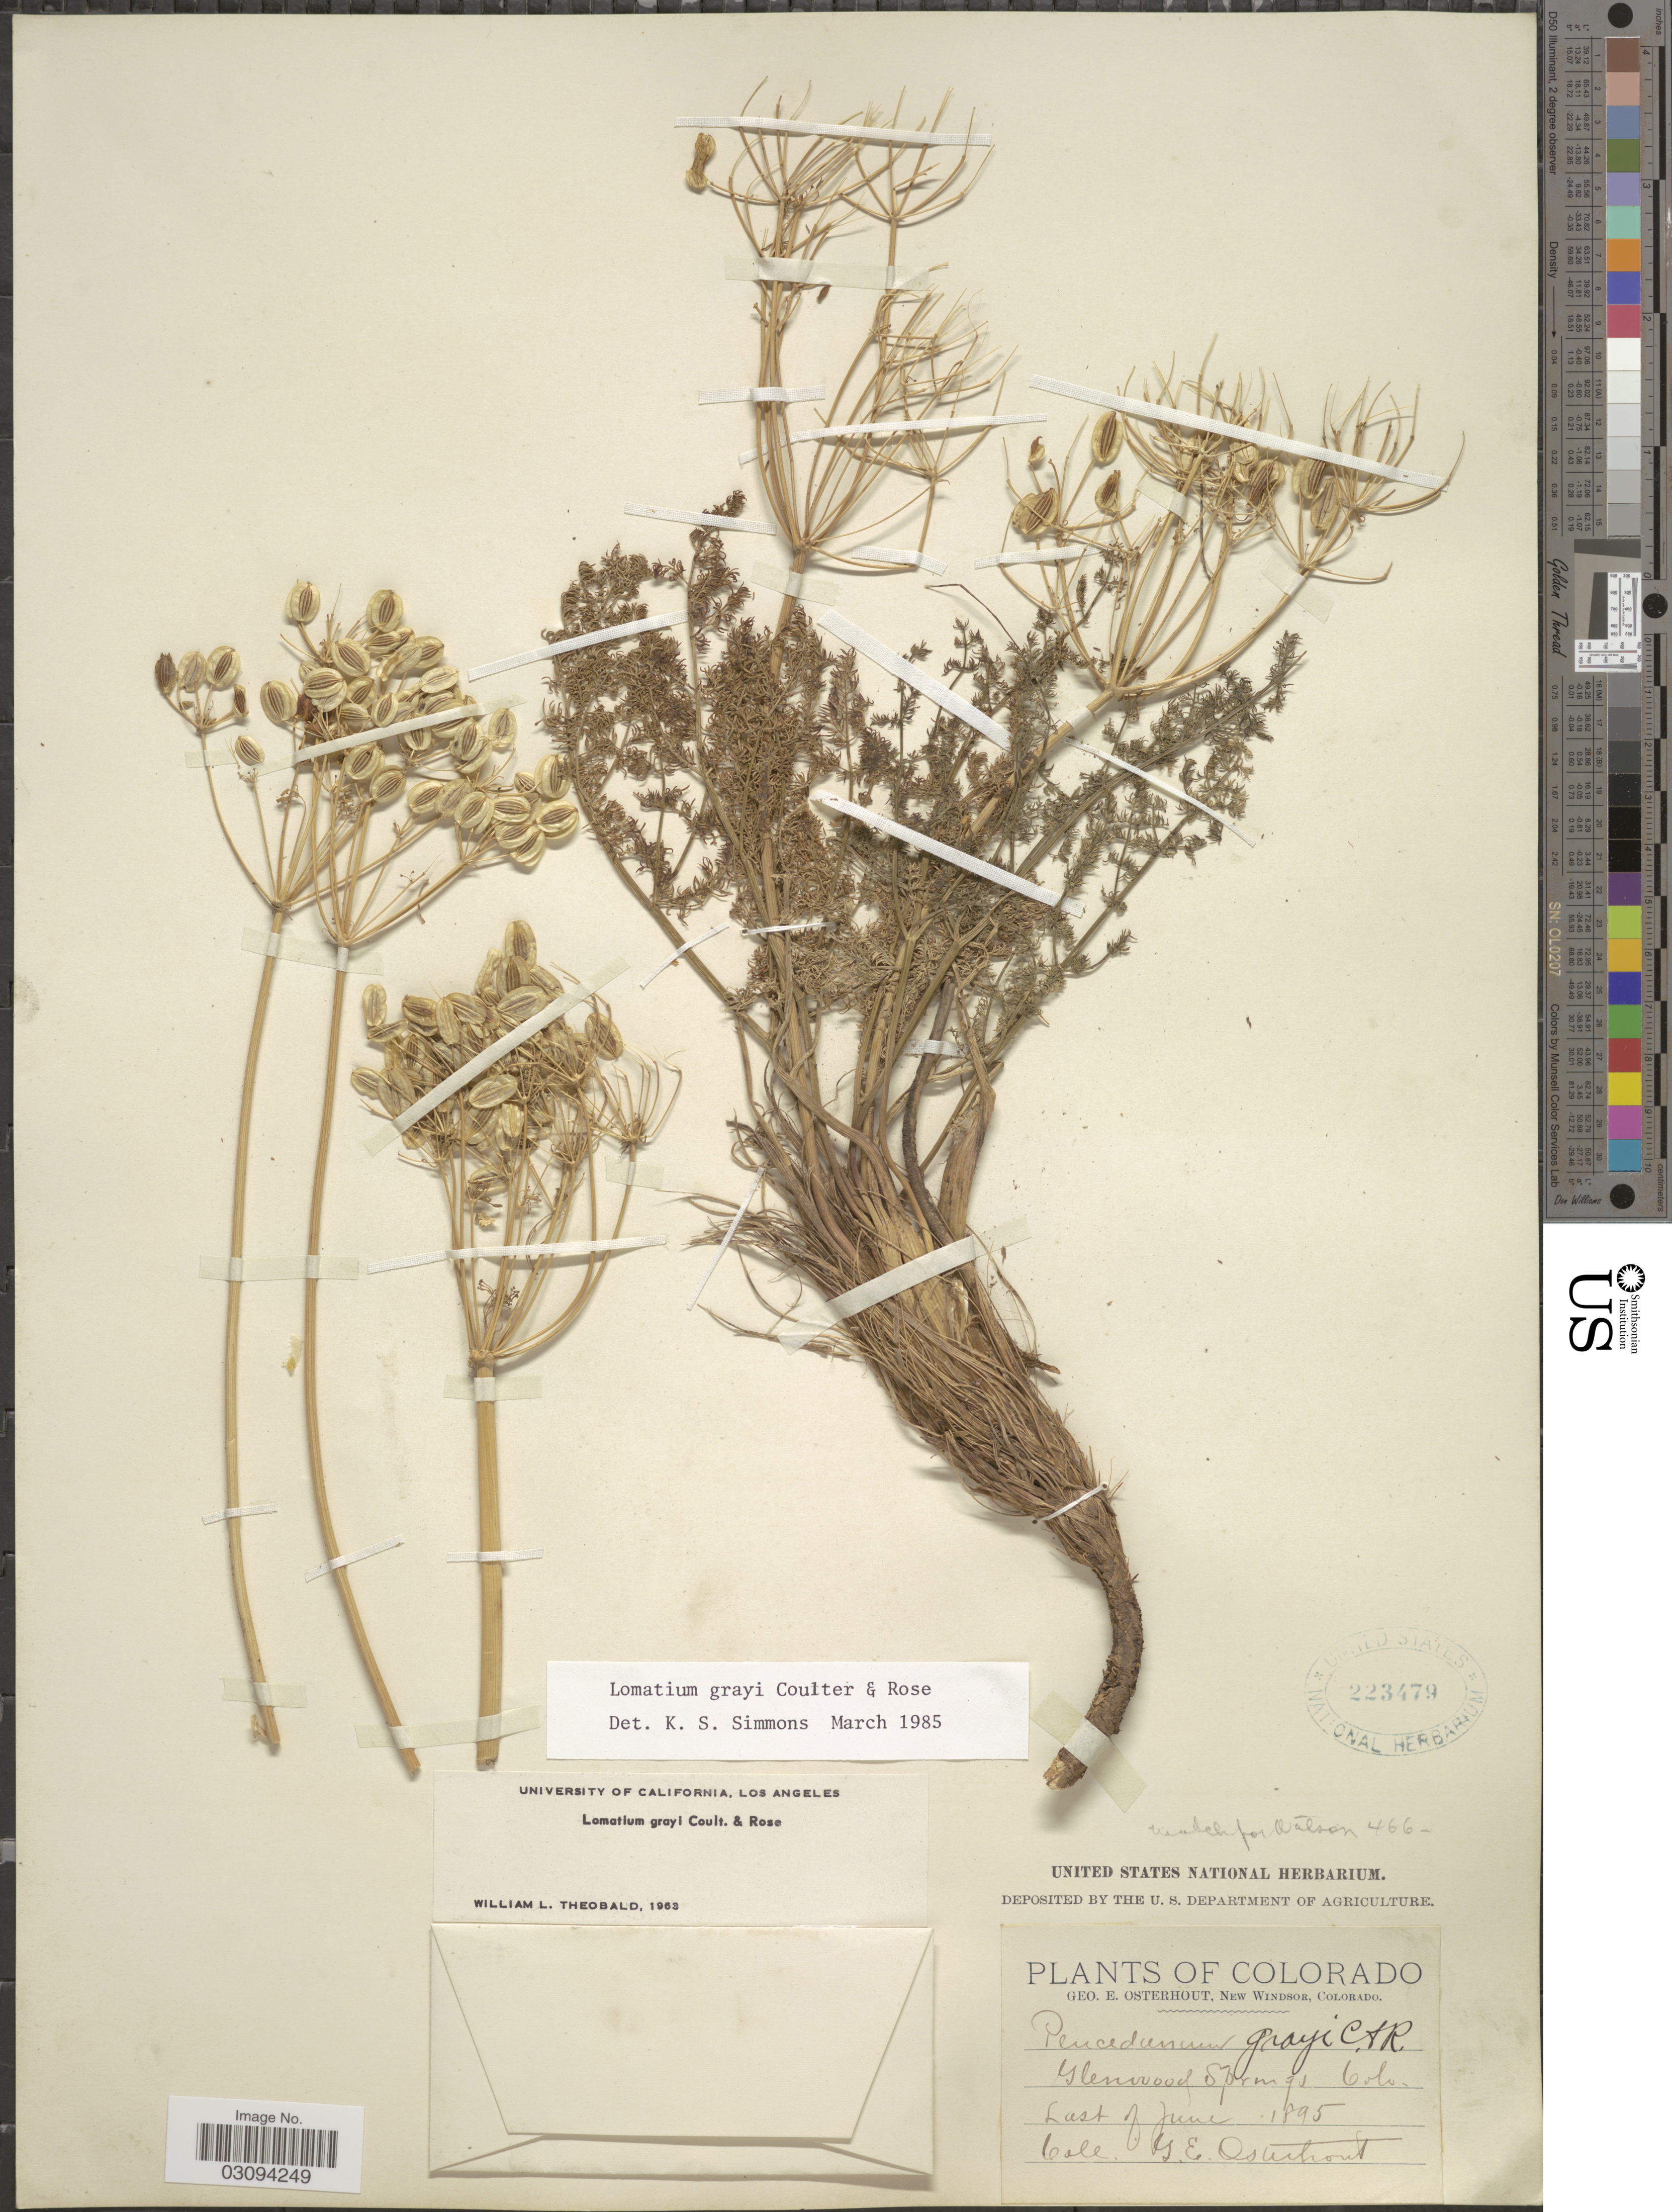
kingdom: Plantae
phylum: Tracheophyta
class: Magnoliopsida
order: Apiales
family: Apiaceae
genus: Lomatium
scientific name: Lomatium grayi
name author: (J.M. Coult. & Rose) J.M. Coult. & Rose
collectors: G. Osterhout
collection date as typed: last of June 1895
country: United States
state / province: Colorado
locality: Glenwood Springs Colo.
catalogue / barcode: US 223479